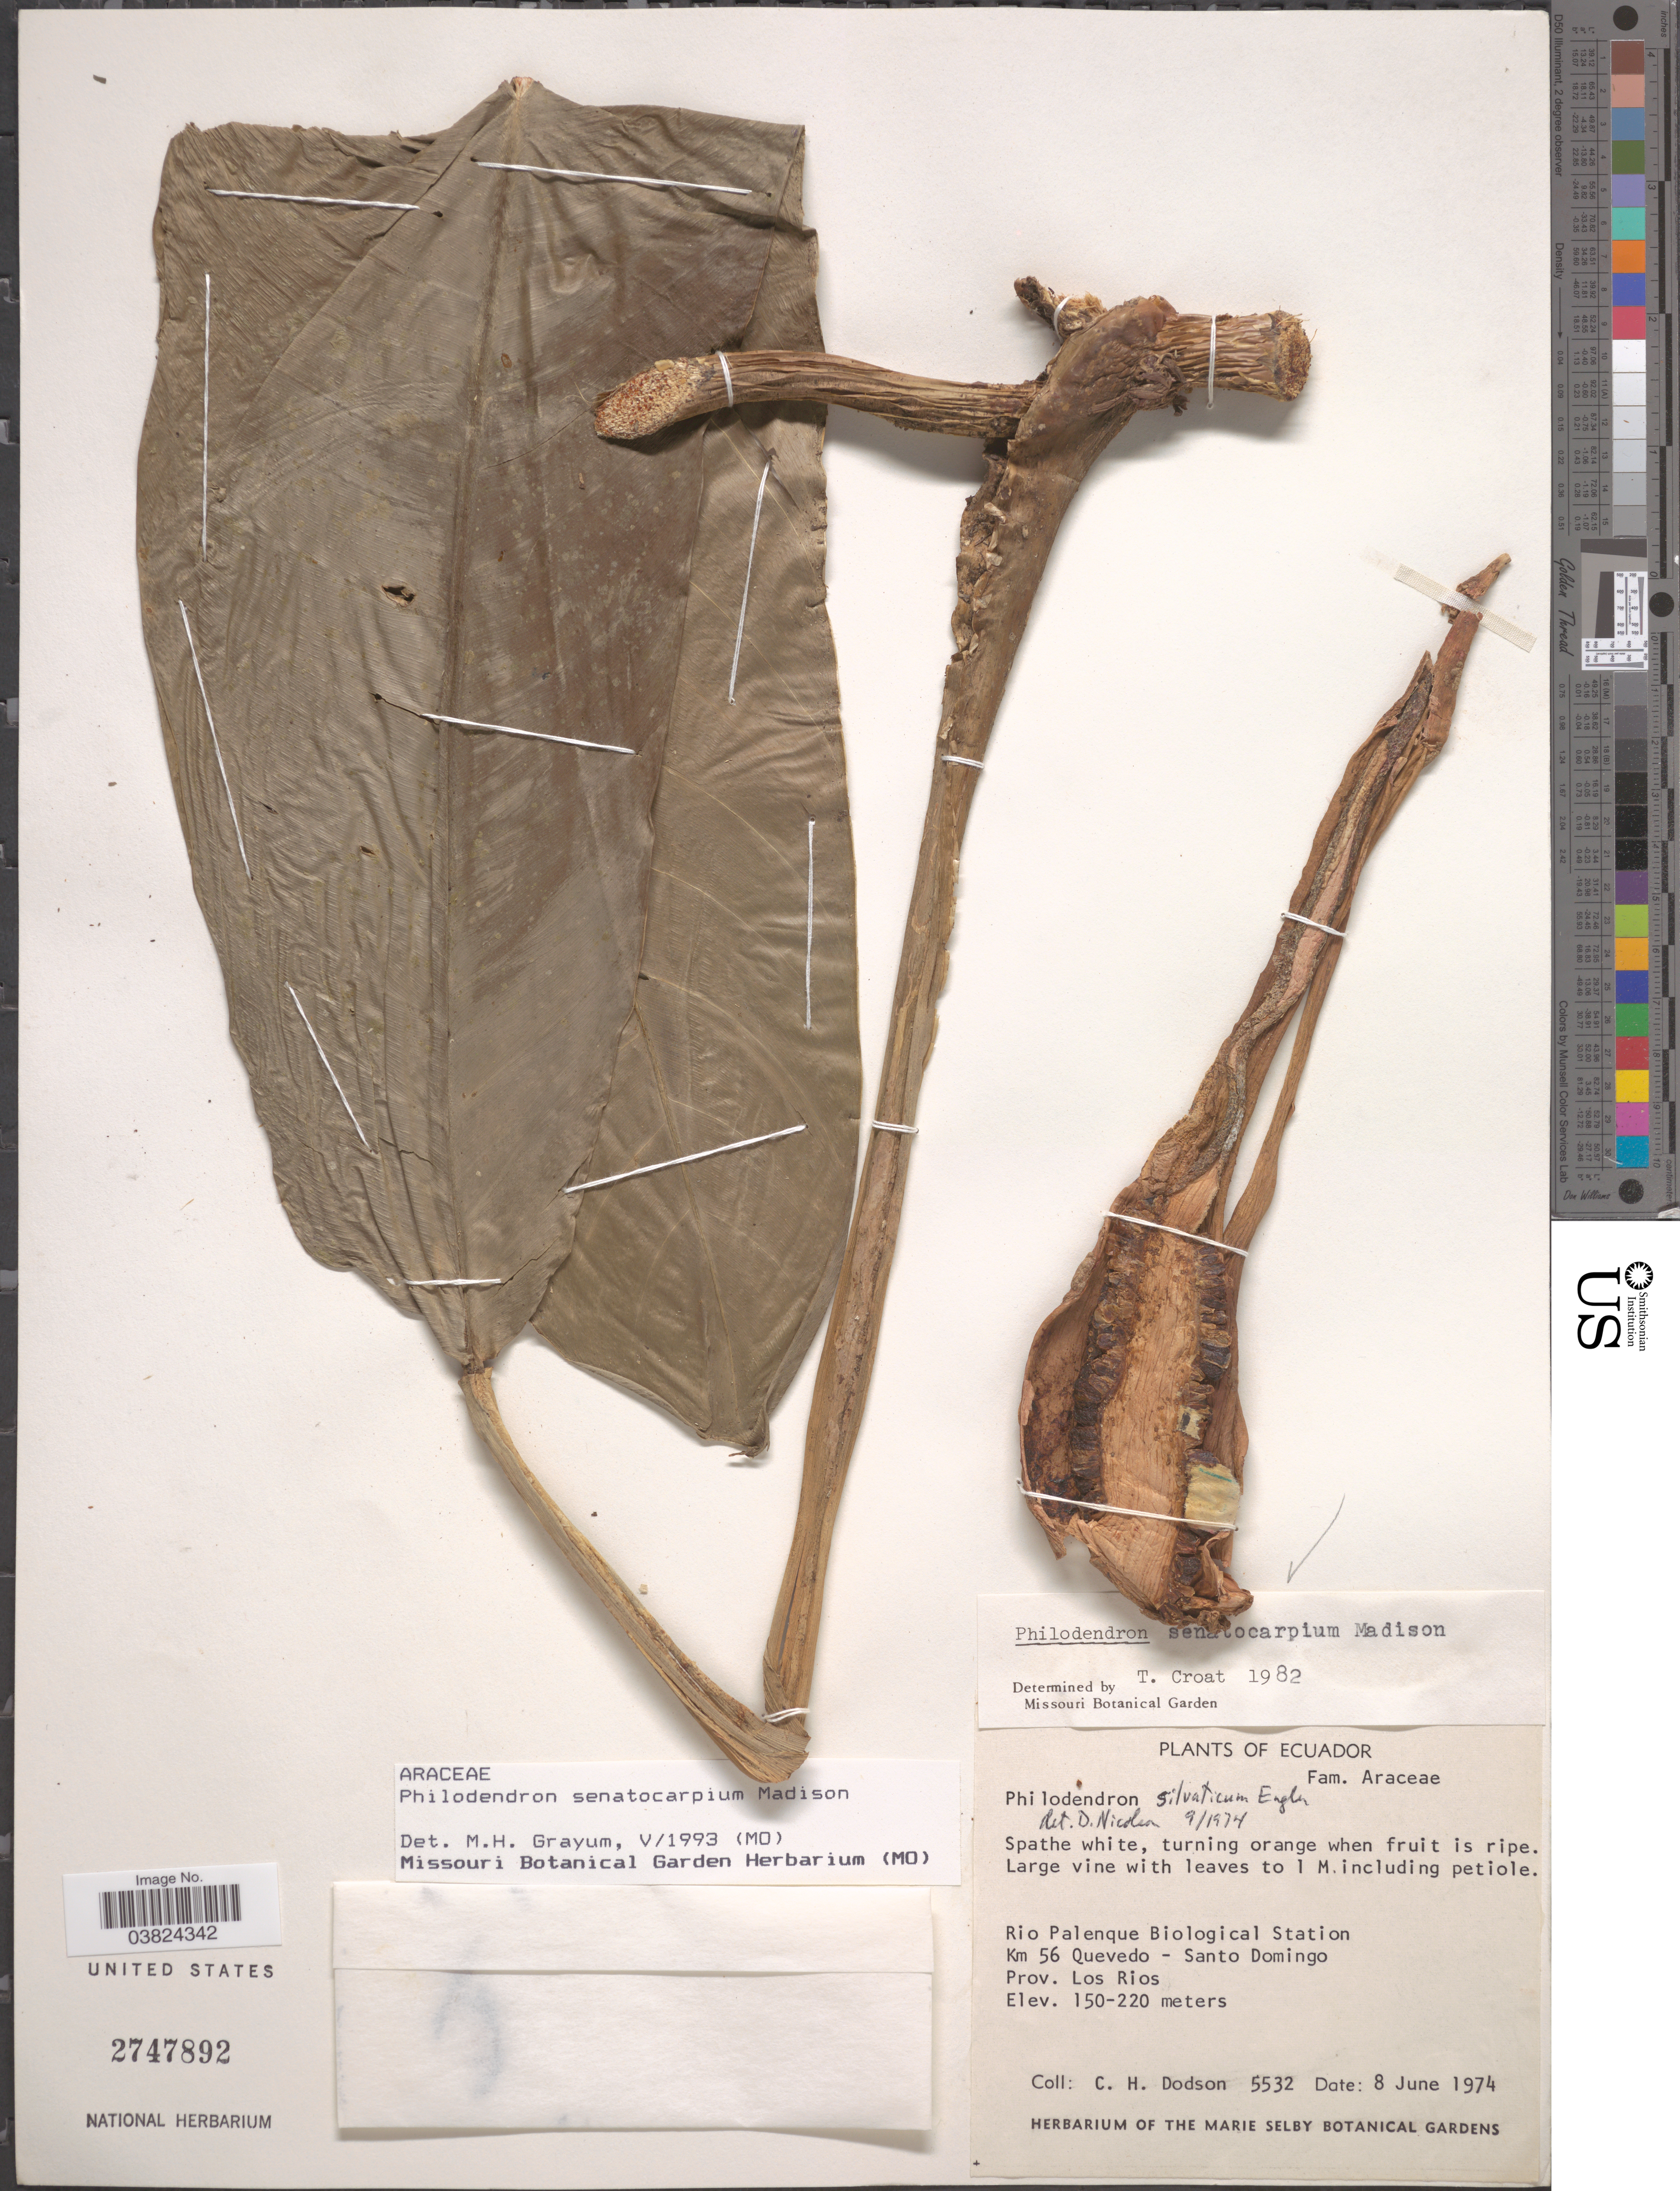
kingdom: Plantae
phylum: Tracheophyta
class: Liliopsida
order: Alismatales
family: Araceae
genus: Philodendron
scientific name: Philodendron senatocarpium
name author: Madison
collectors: C. H. Dodson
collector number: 5532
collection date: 1974-06-08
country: Ecuador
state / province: Los Ríos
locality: Rio Palenque Biological Station. Km 56 Quevedo - Santo Domingo.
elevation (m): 150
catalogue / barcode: US 2747892